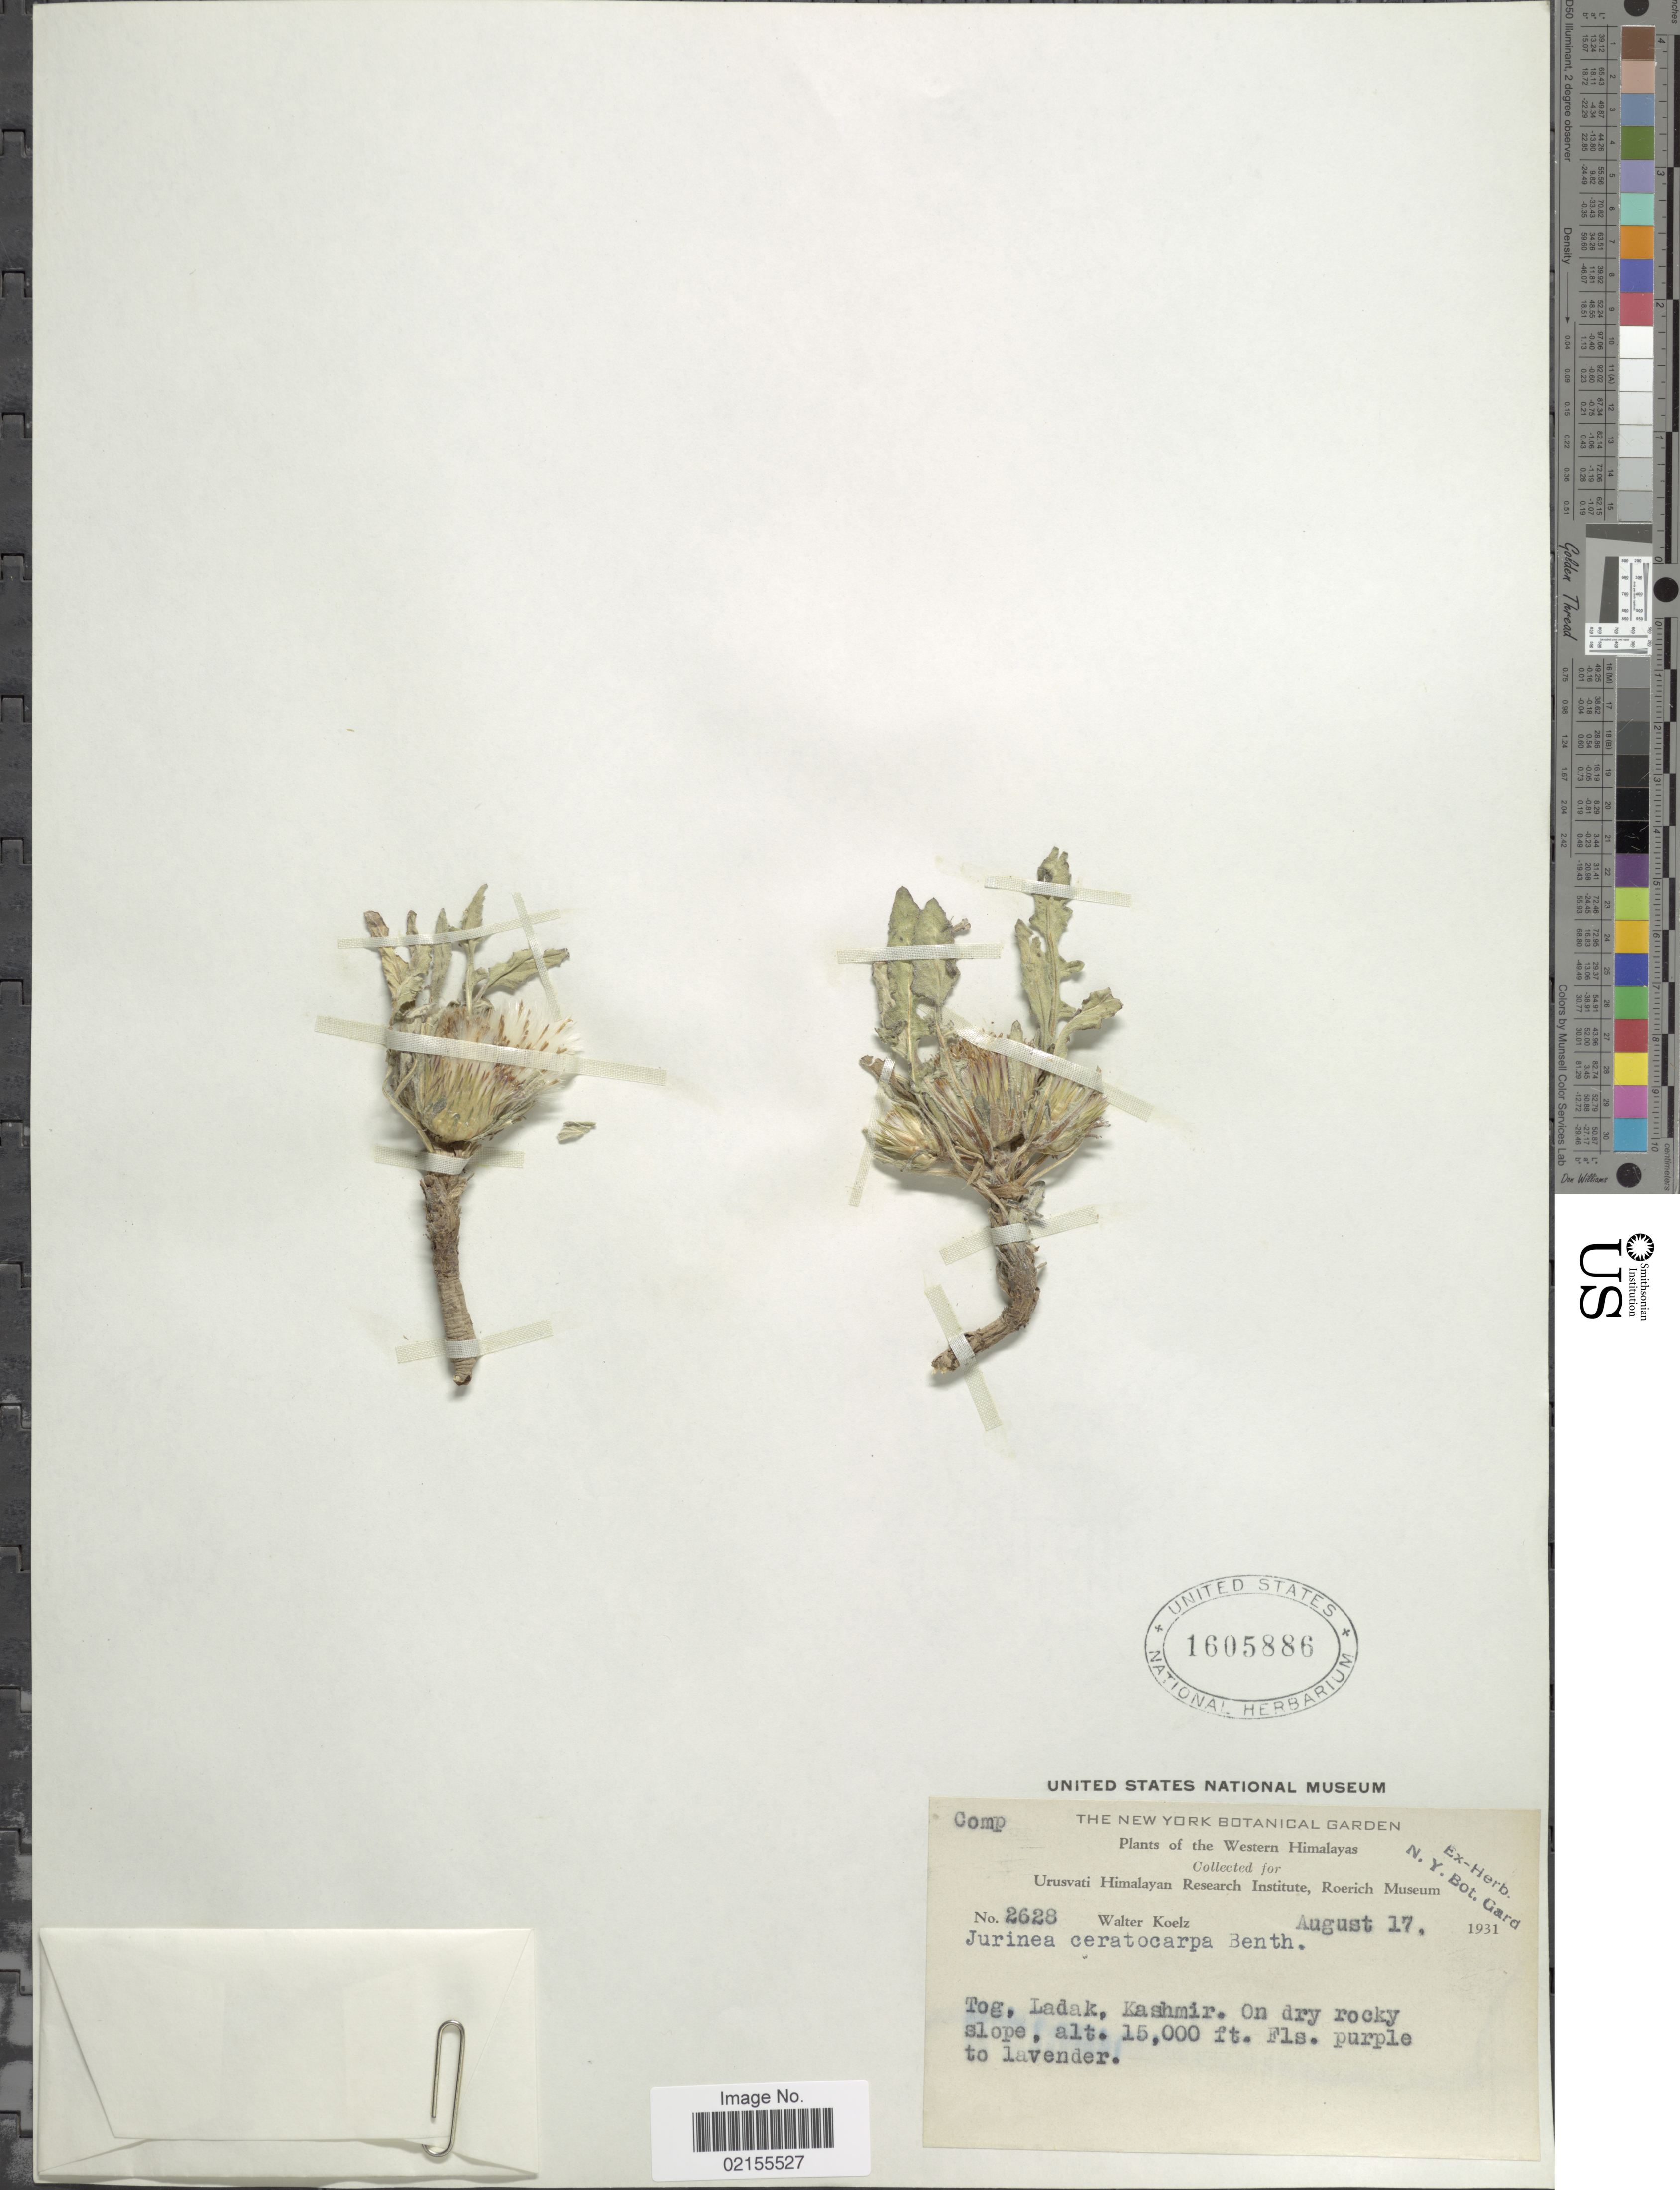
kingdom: Plantae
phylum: Tracheophyta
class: Magnoliopsida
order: Asterales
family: Asteraceae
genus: Jurinea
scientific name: Jurinea ceratocarpa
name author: (Decne.) Benth.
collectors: W. N. Koelz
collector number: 2628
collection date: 1931-08-17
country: India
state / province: Ladakh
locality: Western Himalayas, Tog, Ladak, Kashmir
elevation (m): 4572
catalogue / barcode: US 1605886